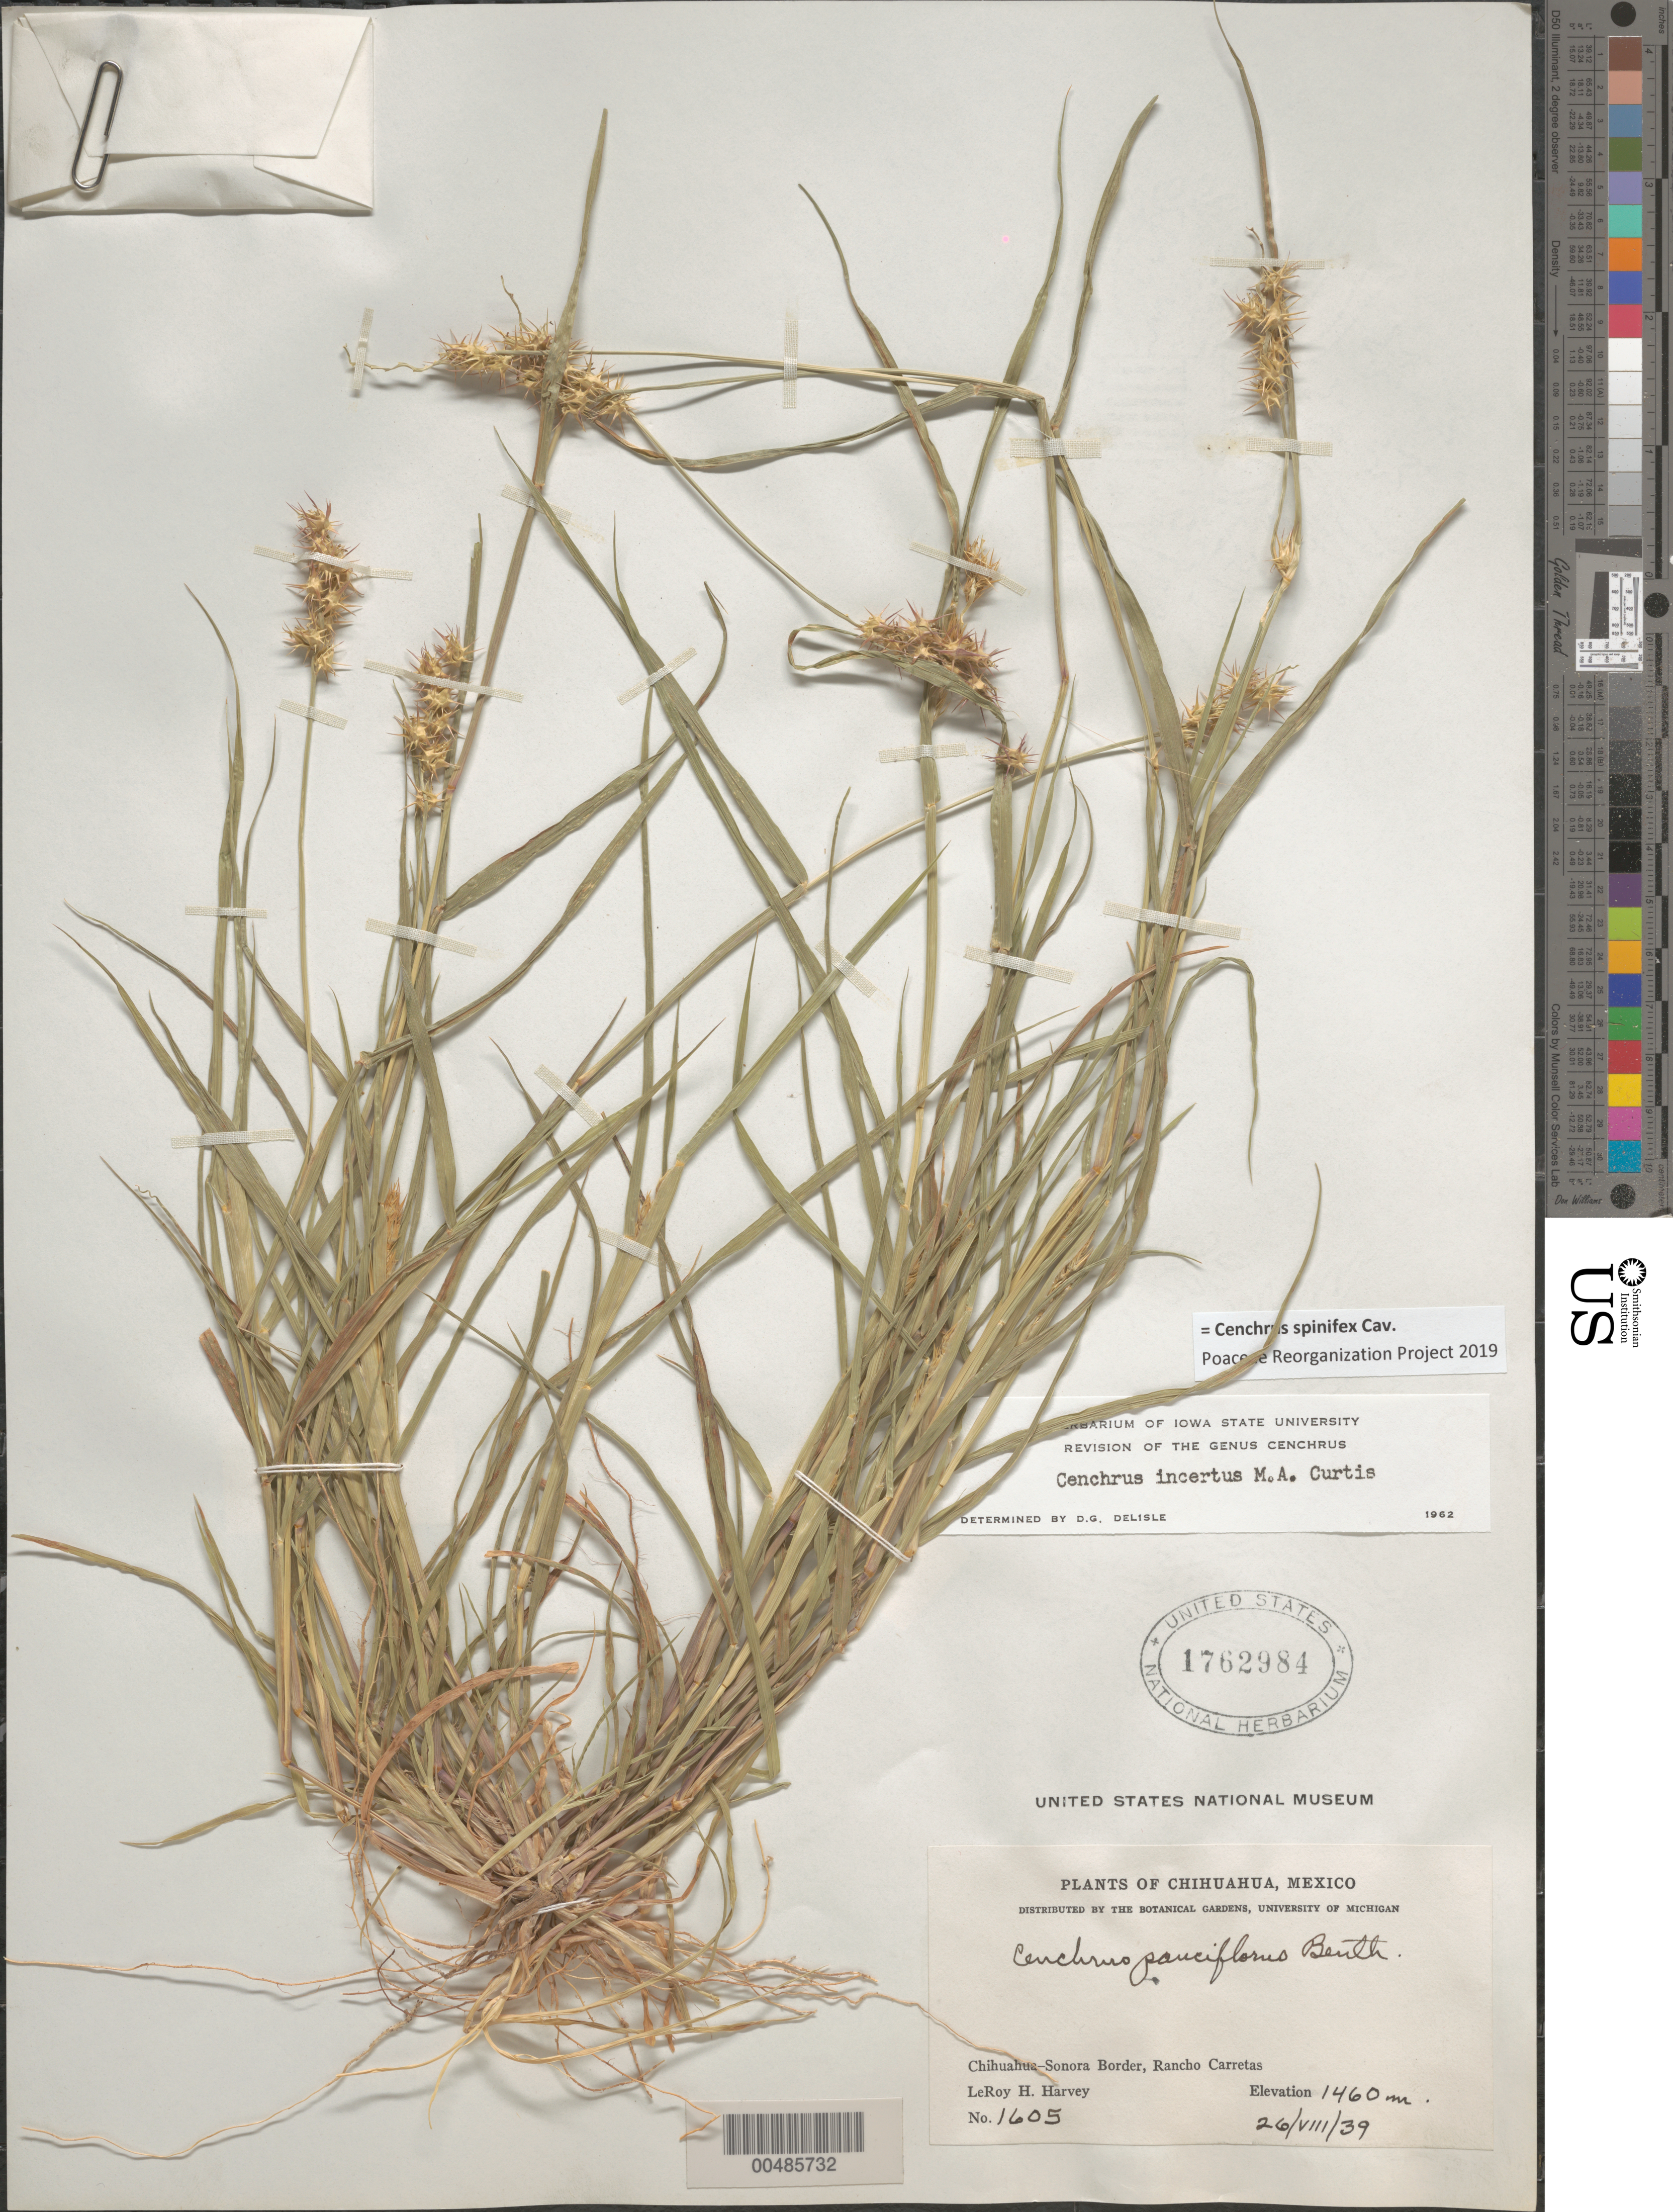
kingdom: Plantae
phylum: Tracheophyta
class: Liliopsida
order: Poales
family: Poaceae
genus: Cenchrus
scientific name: Cenchrus spinifex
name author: Cav.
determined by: Poaceae Reorganization Project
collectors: L. H. Harvey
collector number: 1605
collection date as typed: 26 Aug 1939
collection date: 1939-08-26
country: Mexico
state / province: Chihuahua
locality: Chihuahua - Sonora Border, Rancho Carretas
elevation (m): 1460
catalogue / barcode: US 1762984